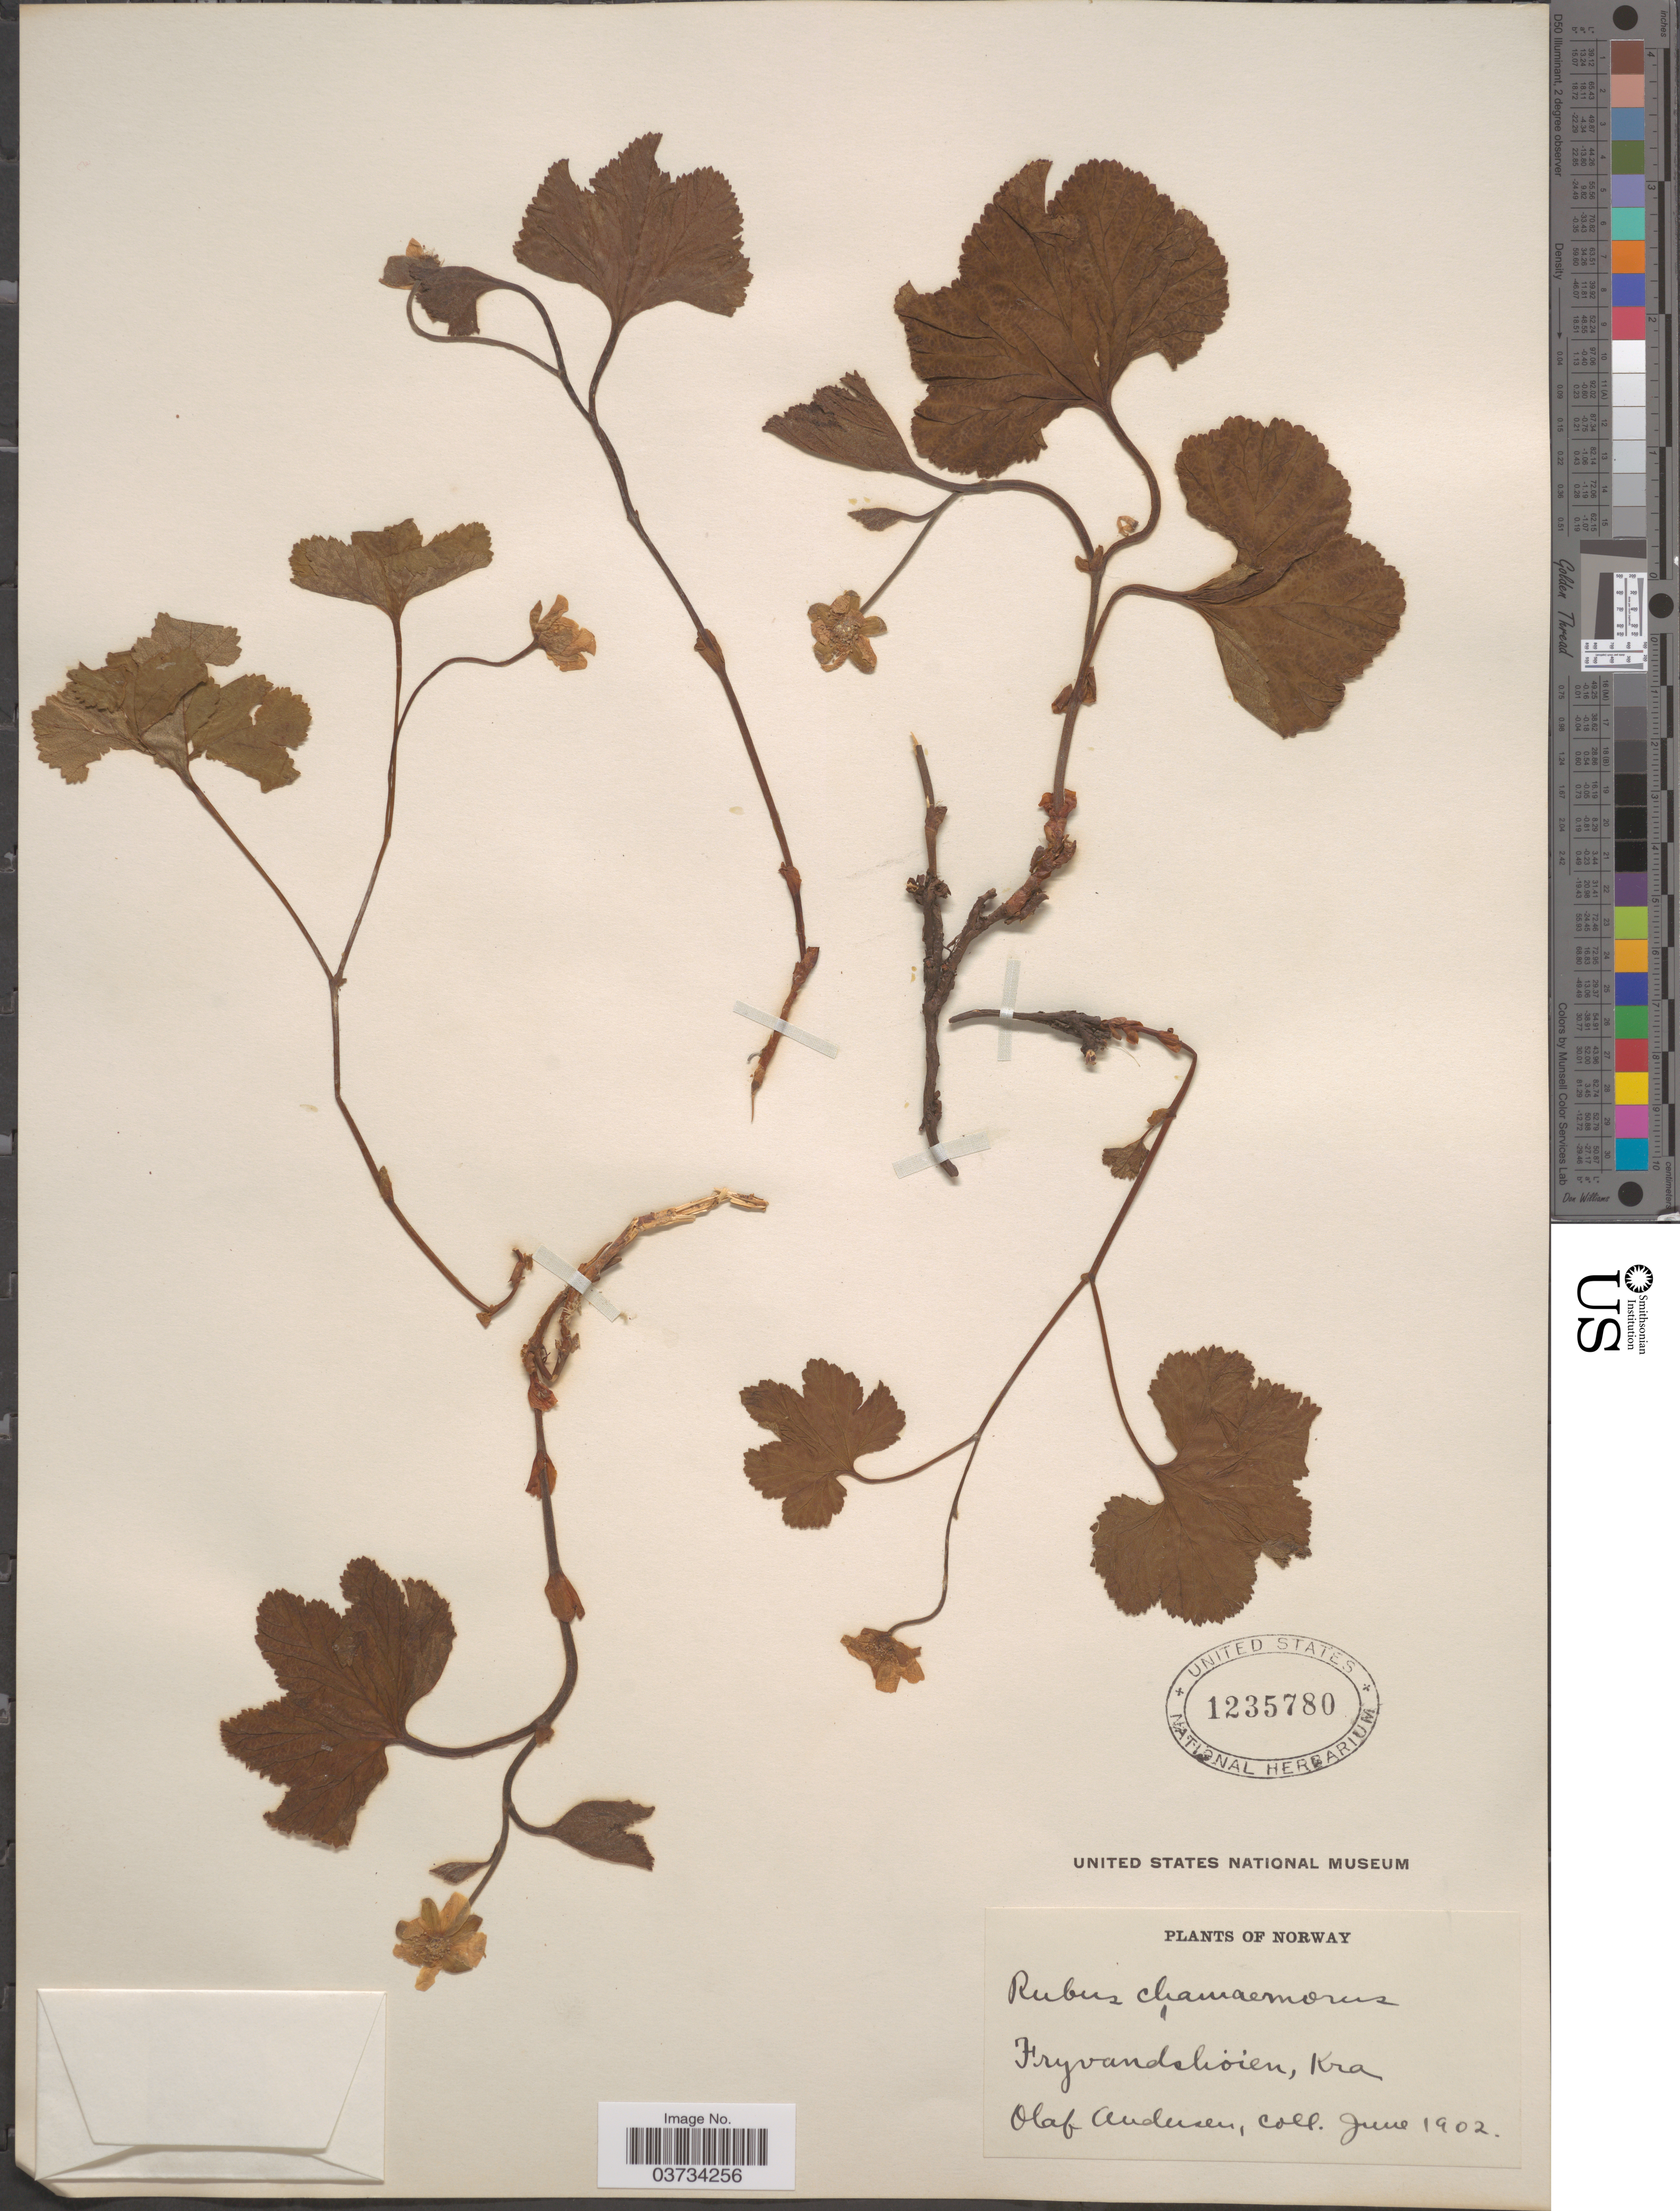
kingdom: Plantae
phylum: Tracheophyta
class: Magnoliopsida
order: Rosales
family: Rosaceae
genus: Rubus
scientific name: Rubus chamaemorus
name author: L.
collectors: O. Andersen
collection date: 1902-06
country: Norway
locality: Fryvandskoïen, Kra.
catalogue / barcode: US 1235780